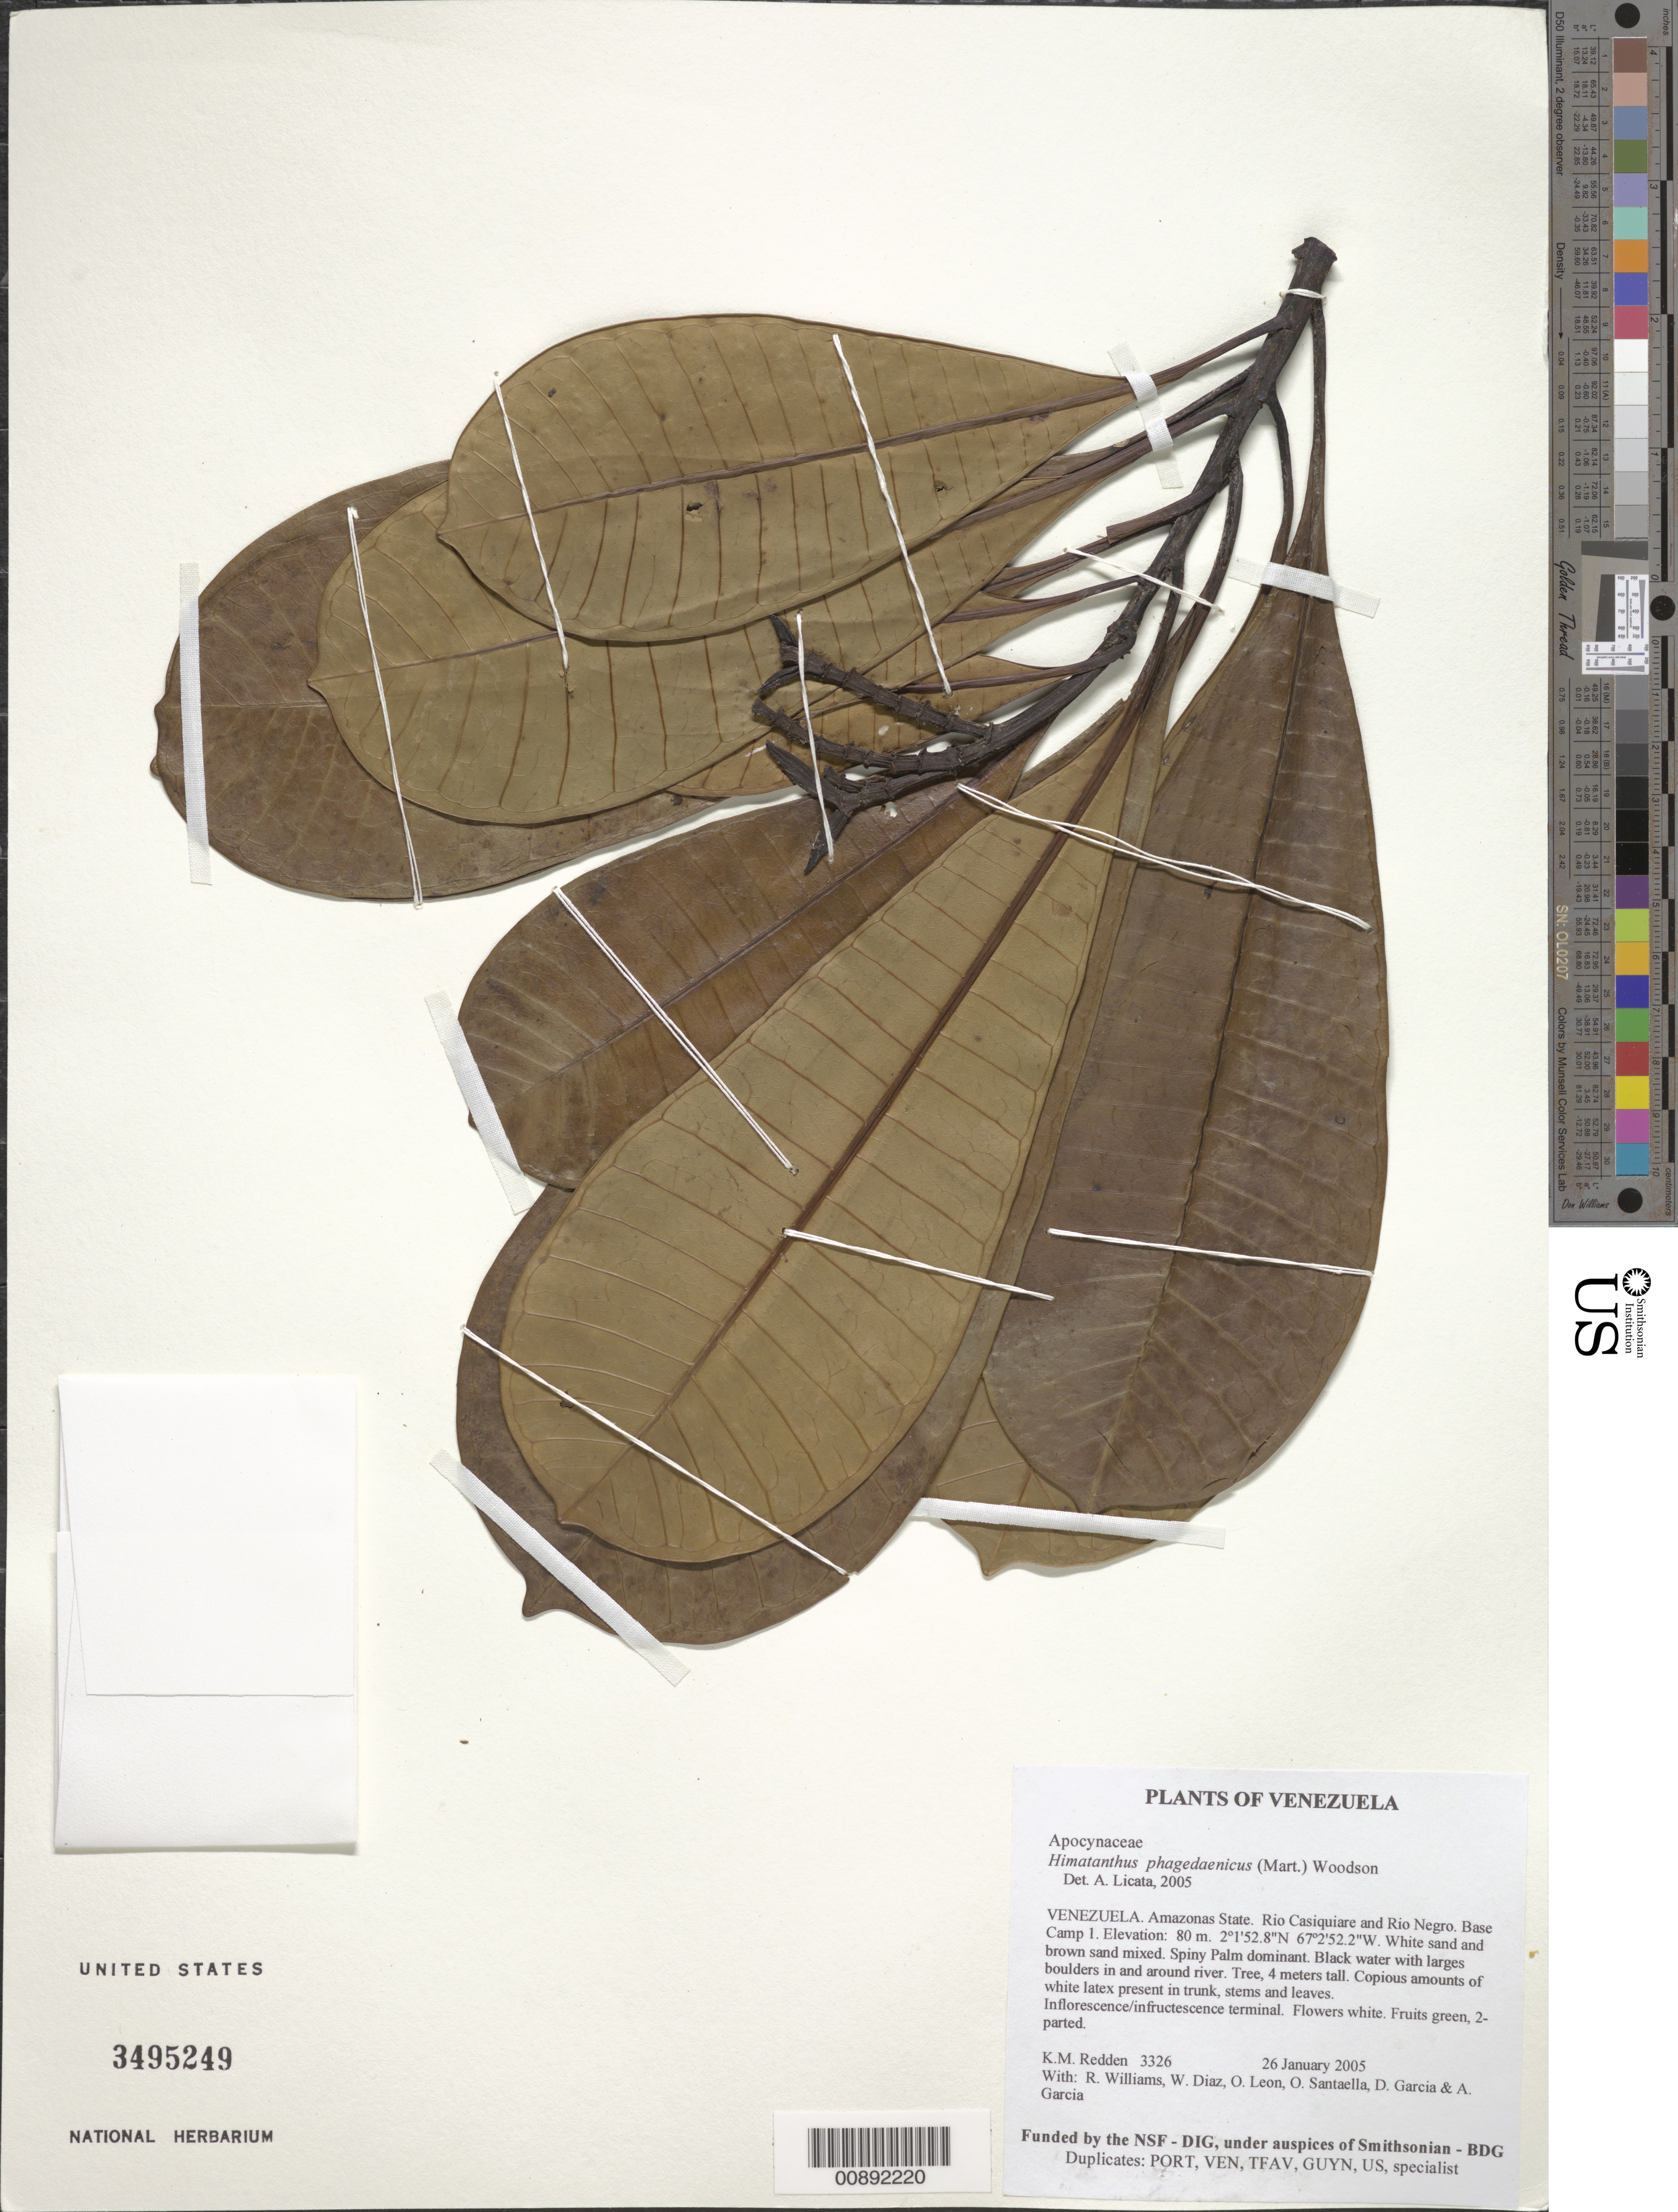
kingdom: Plantae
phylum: Tracheophyta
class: Magnoliopsida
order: Gentianales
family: Apocynaceae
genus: Himatanthus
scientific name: Himatanthus phagedaenicus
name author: (Mart.) Woodson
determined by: Licata, A., (PORT), Univ. Nac. Exp. de los Llanos Ezequiel Zamora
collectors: K. M. Redden, R. Williams, W. Díaz P., O. León, O. Santaella, D. Garcia & A. Garcia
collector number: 3326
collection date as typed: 26 January 2005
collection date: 2005-01-26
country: Venezuela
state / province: Amazonas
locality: Rio Casiquiare and Rio Negro. Base Camp 1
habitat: White sand and brown sand mixed. Spiny palm dominant. Black water with larges boulders in and around river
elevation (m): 80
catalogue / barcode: US 3495249